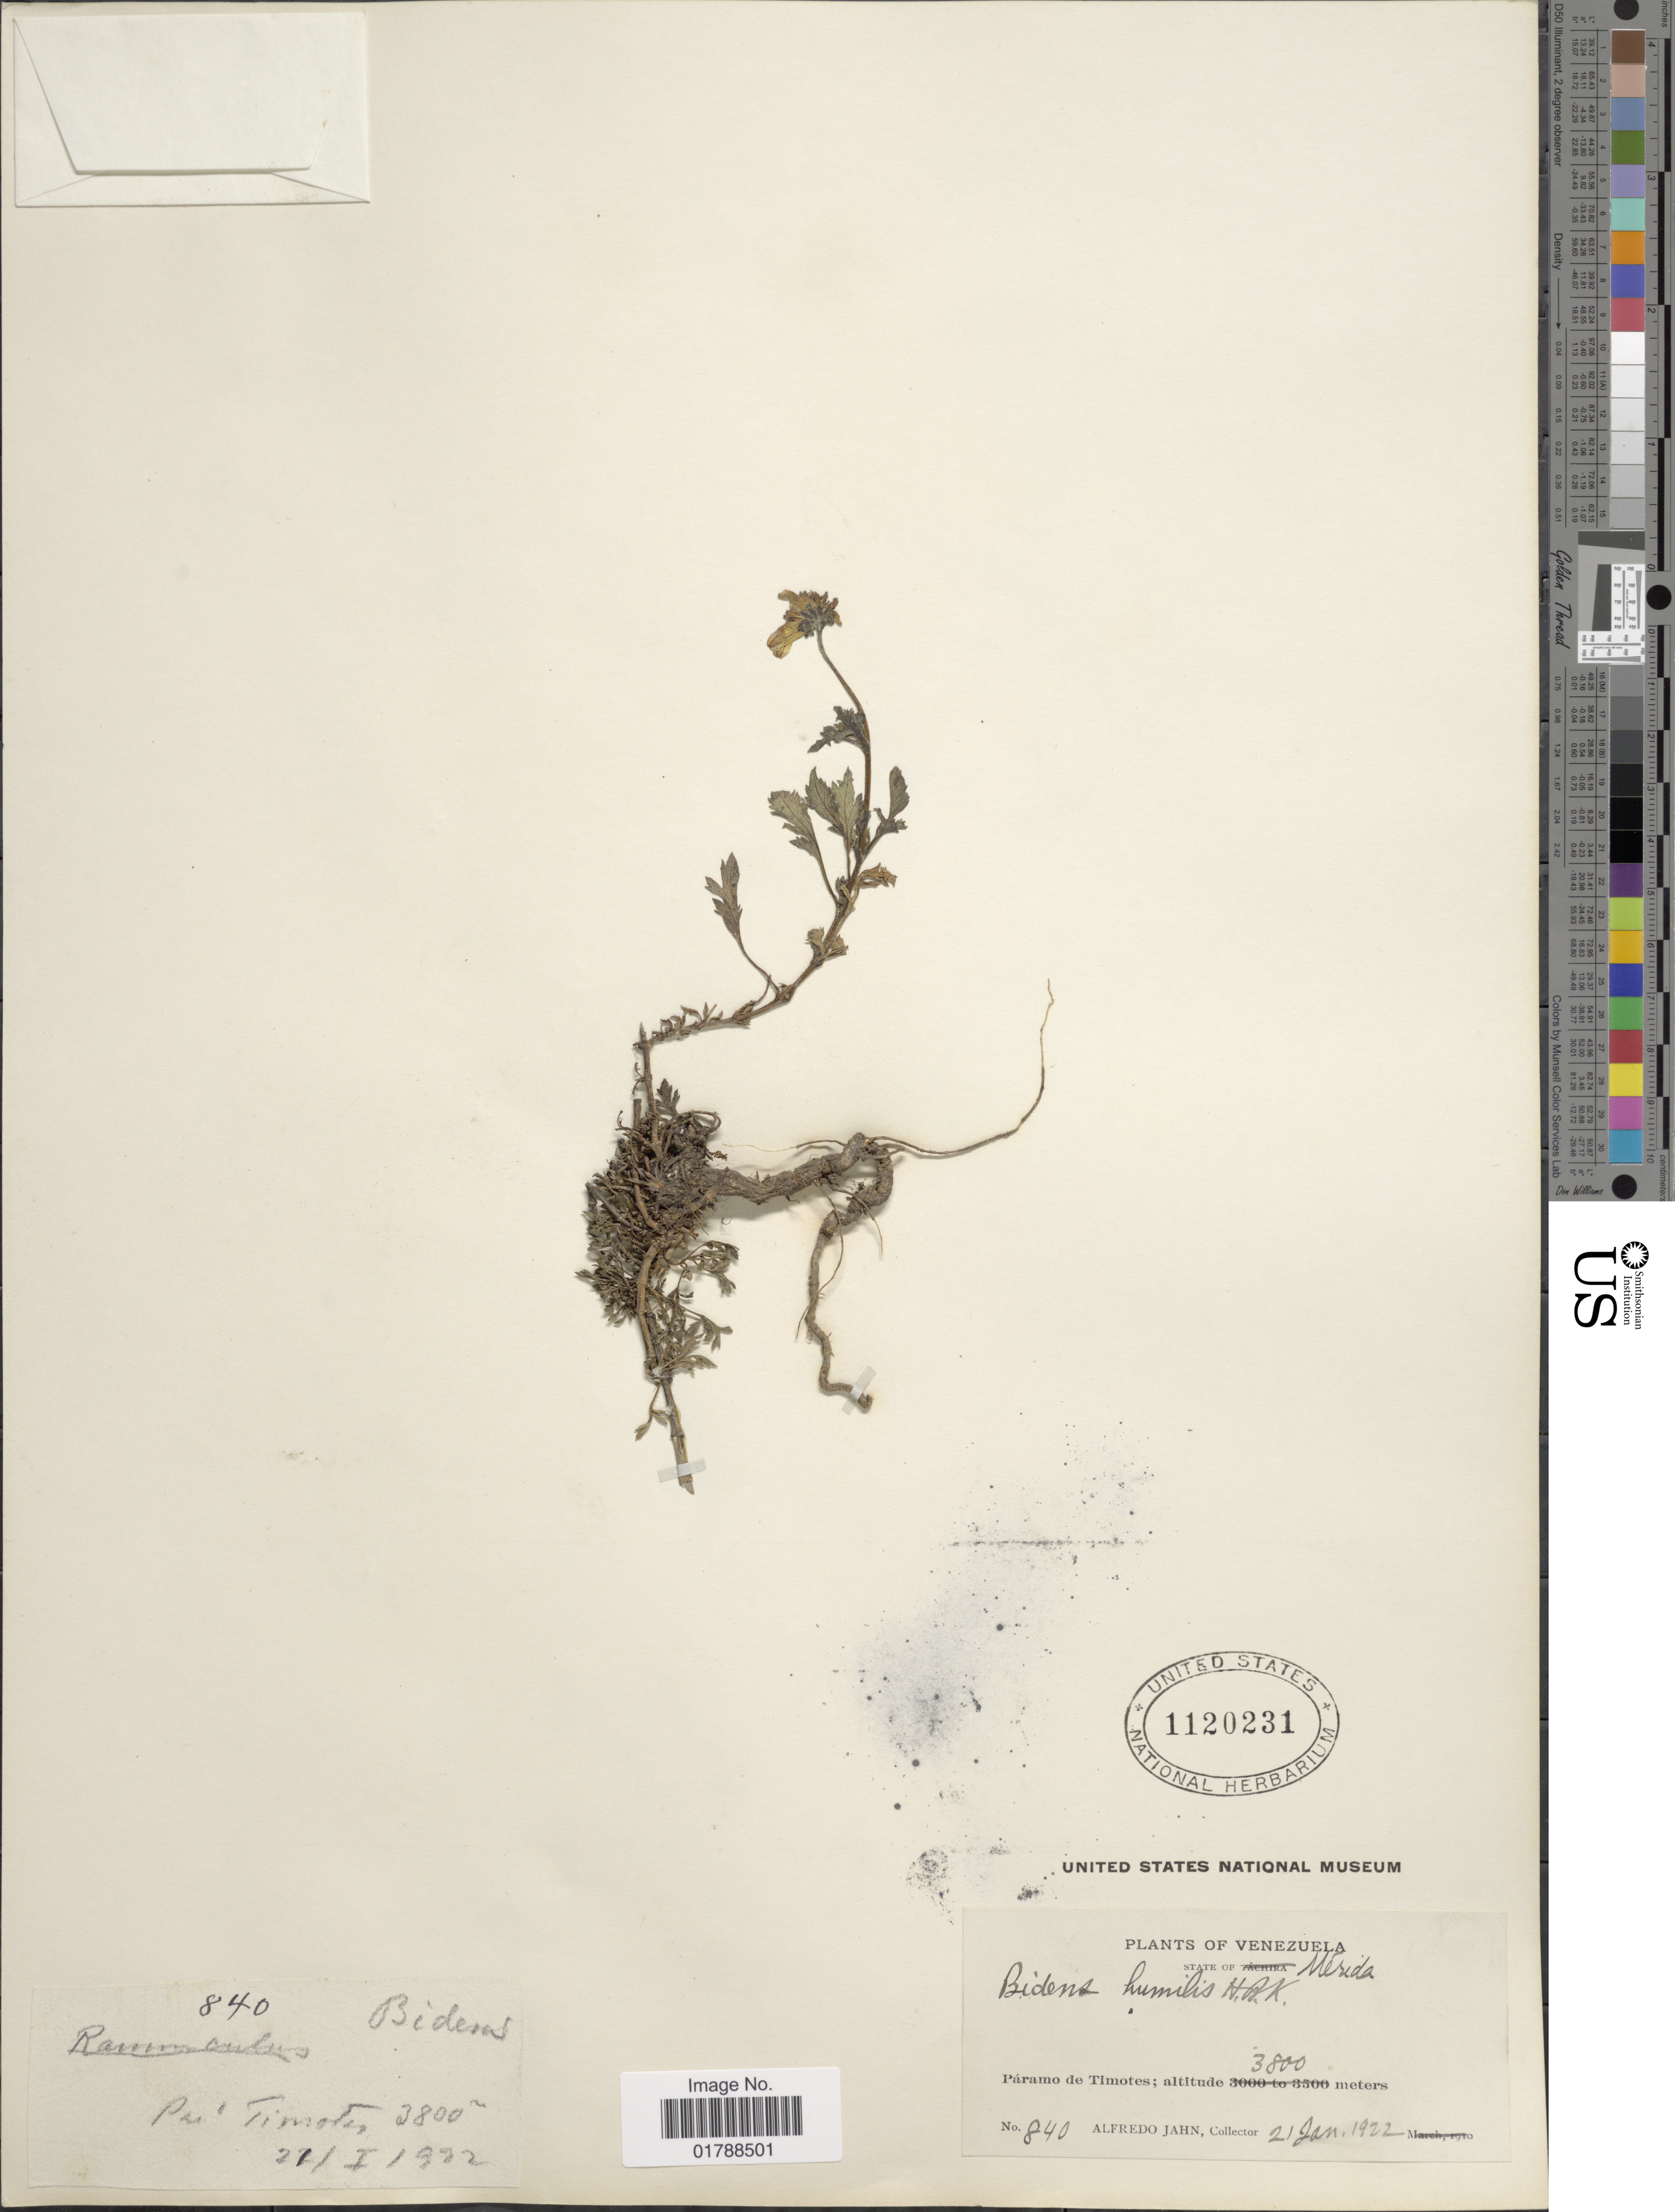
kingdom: Plantae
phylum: Tracheophyta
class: Magnoliopsida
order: Asterales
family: Asteraceae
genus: Bidens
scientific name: Bidens humilis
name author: Kunth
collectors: A. Jahn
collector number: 840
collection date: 1922-01-21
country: Venezuela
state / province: Mérida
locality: Páramo de Timotes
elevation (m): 3800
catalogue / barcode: US 1120231